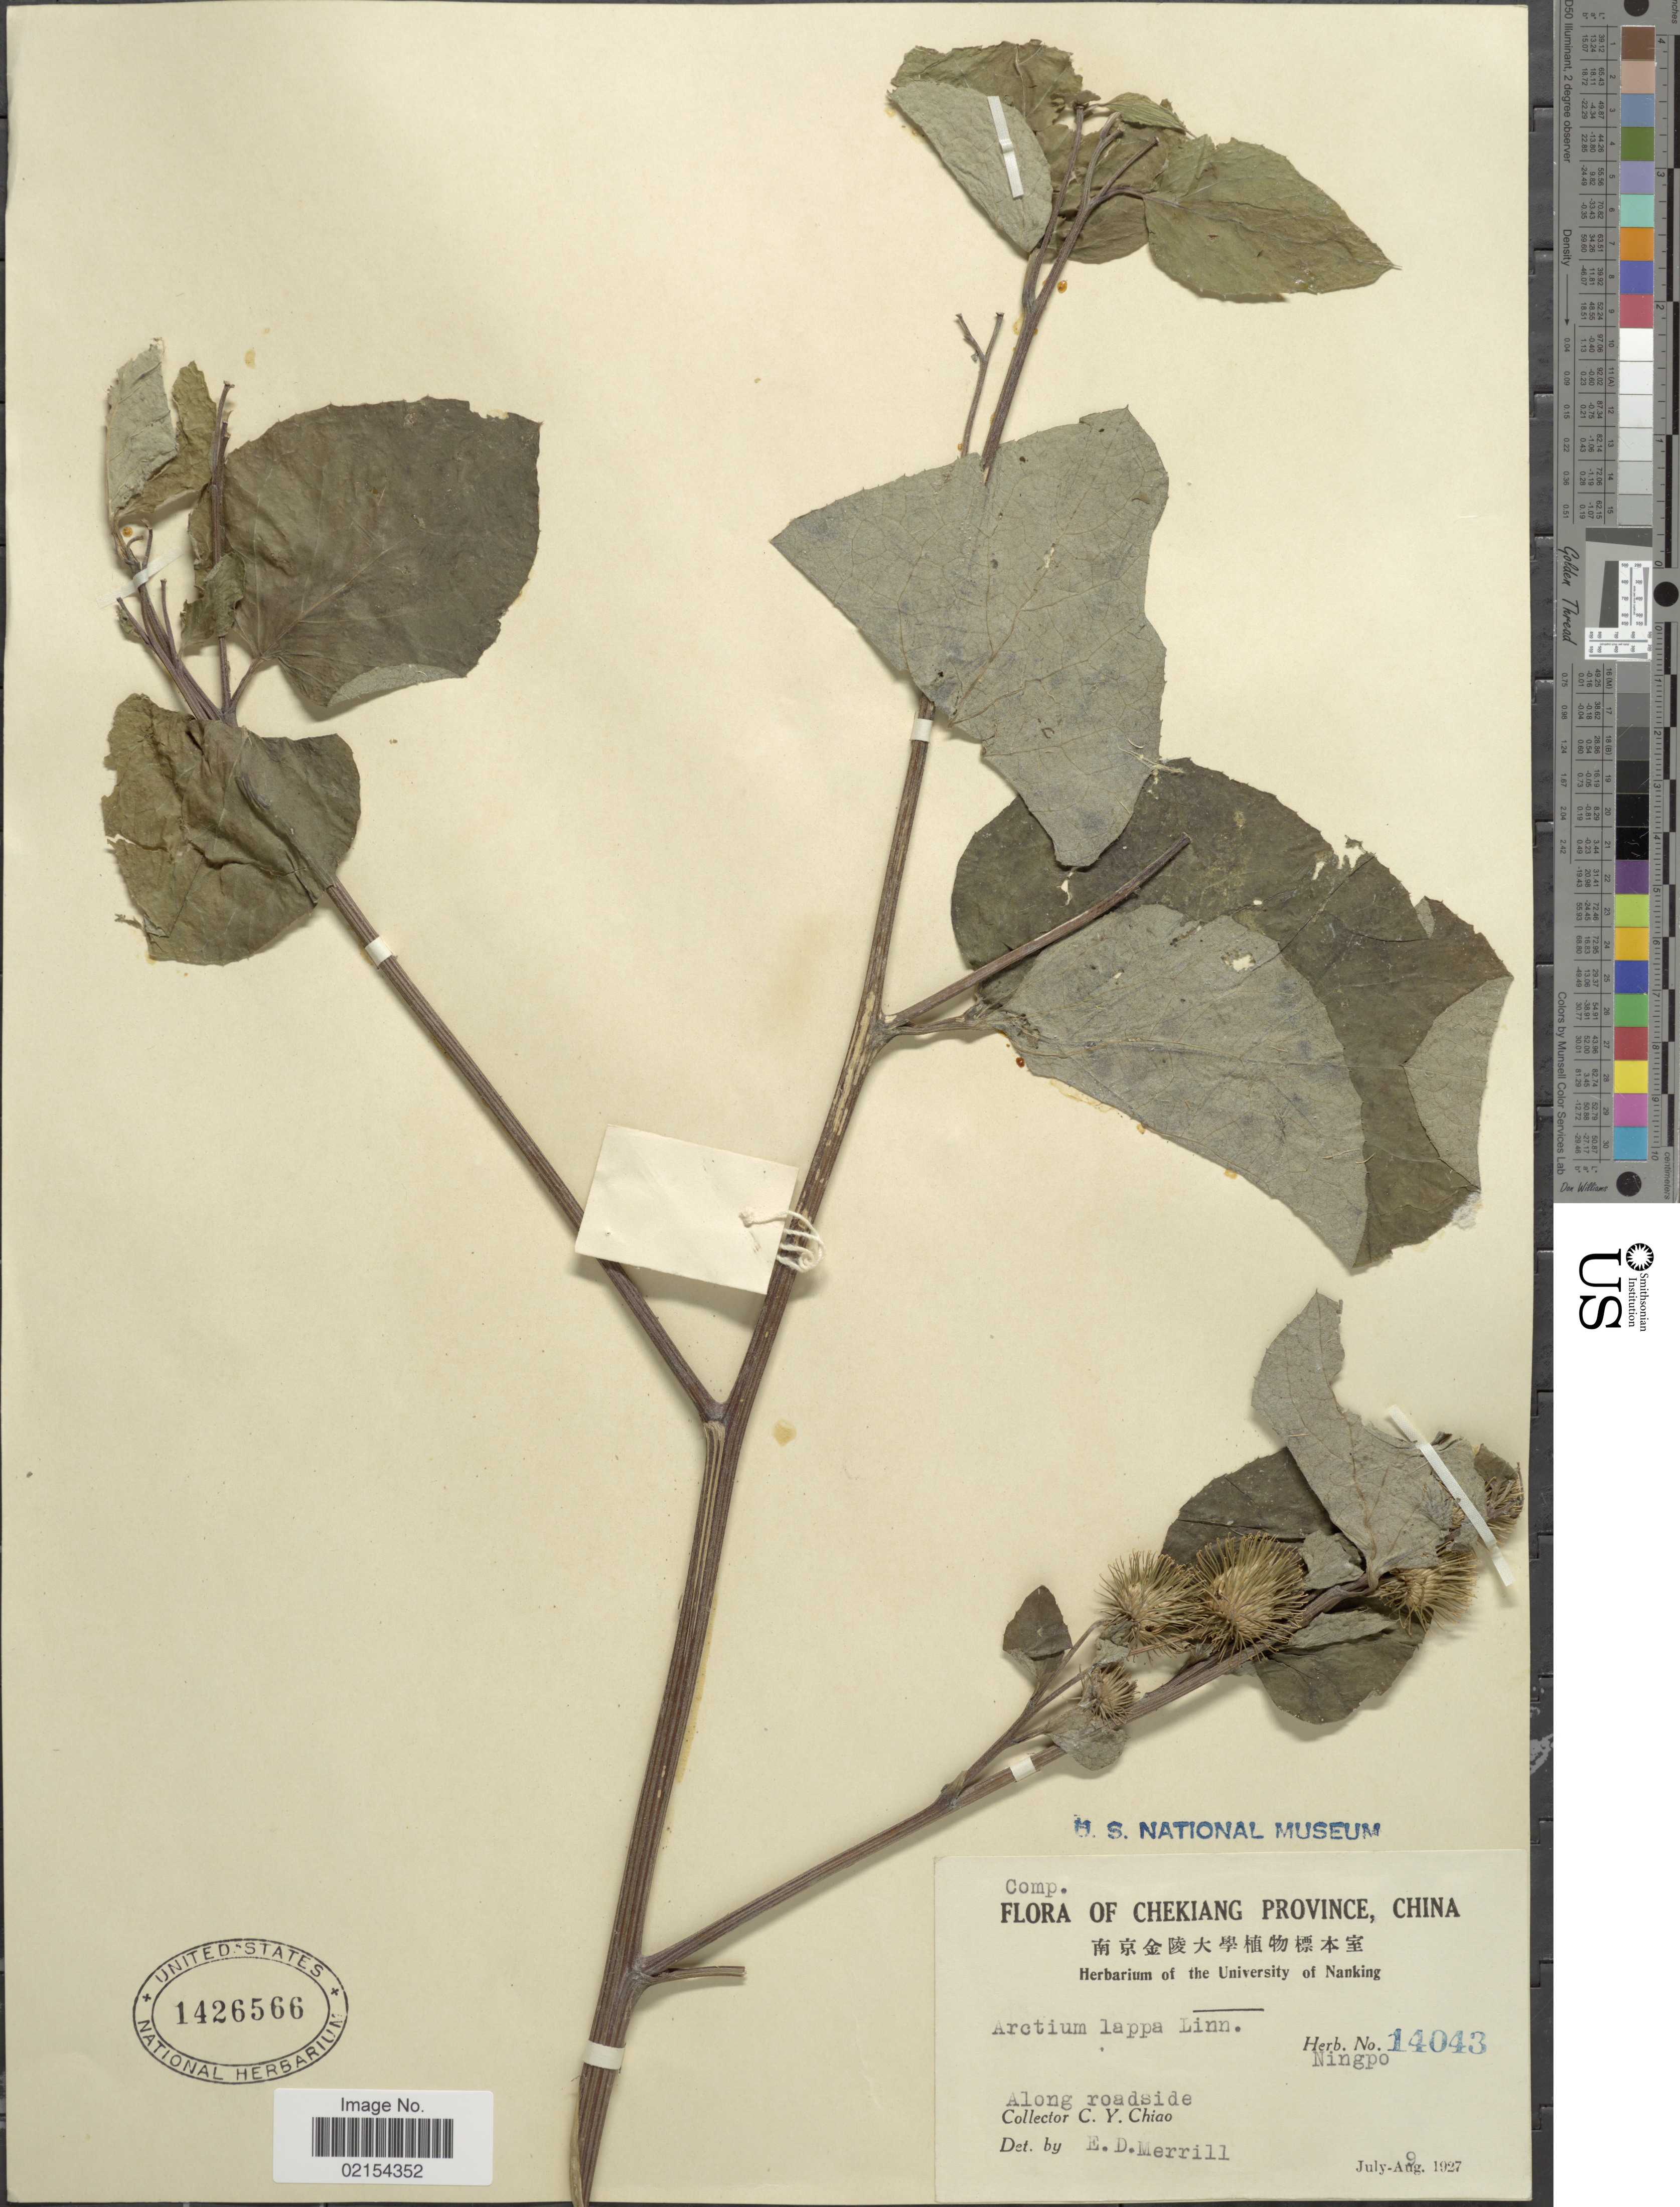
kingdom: Plantae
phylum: Tracheophyta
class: Magnoliopsida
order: Asterales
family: Asteraceae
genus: Arctium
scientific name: Arctium lappa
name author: L.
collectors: C. Y. Chiao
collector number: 14043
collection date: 1927-07-09/1927-08-09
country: China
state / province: Zhejiang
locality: Chekiang Province, China, Along roadside, Ningpo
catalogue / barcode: US 1426566